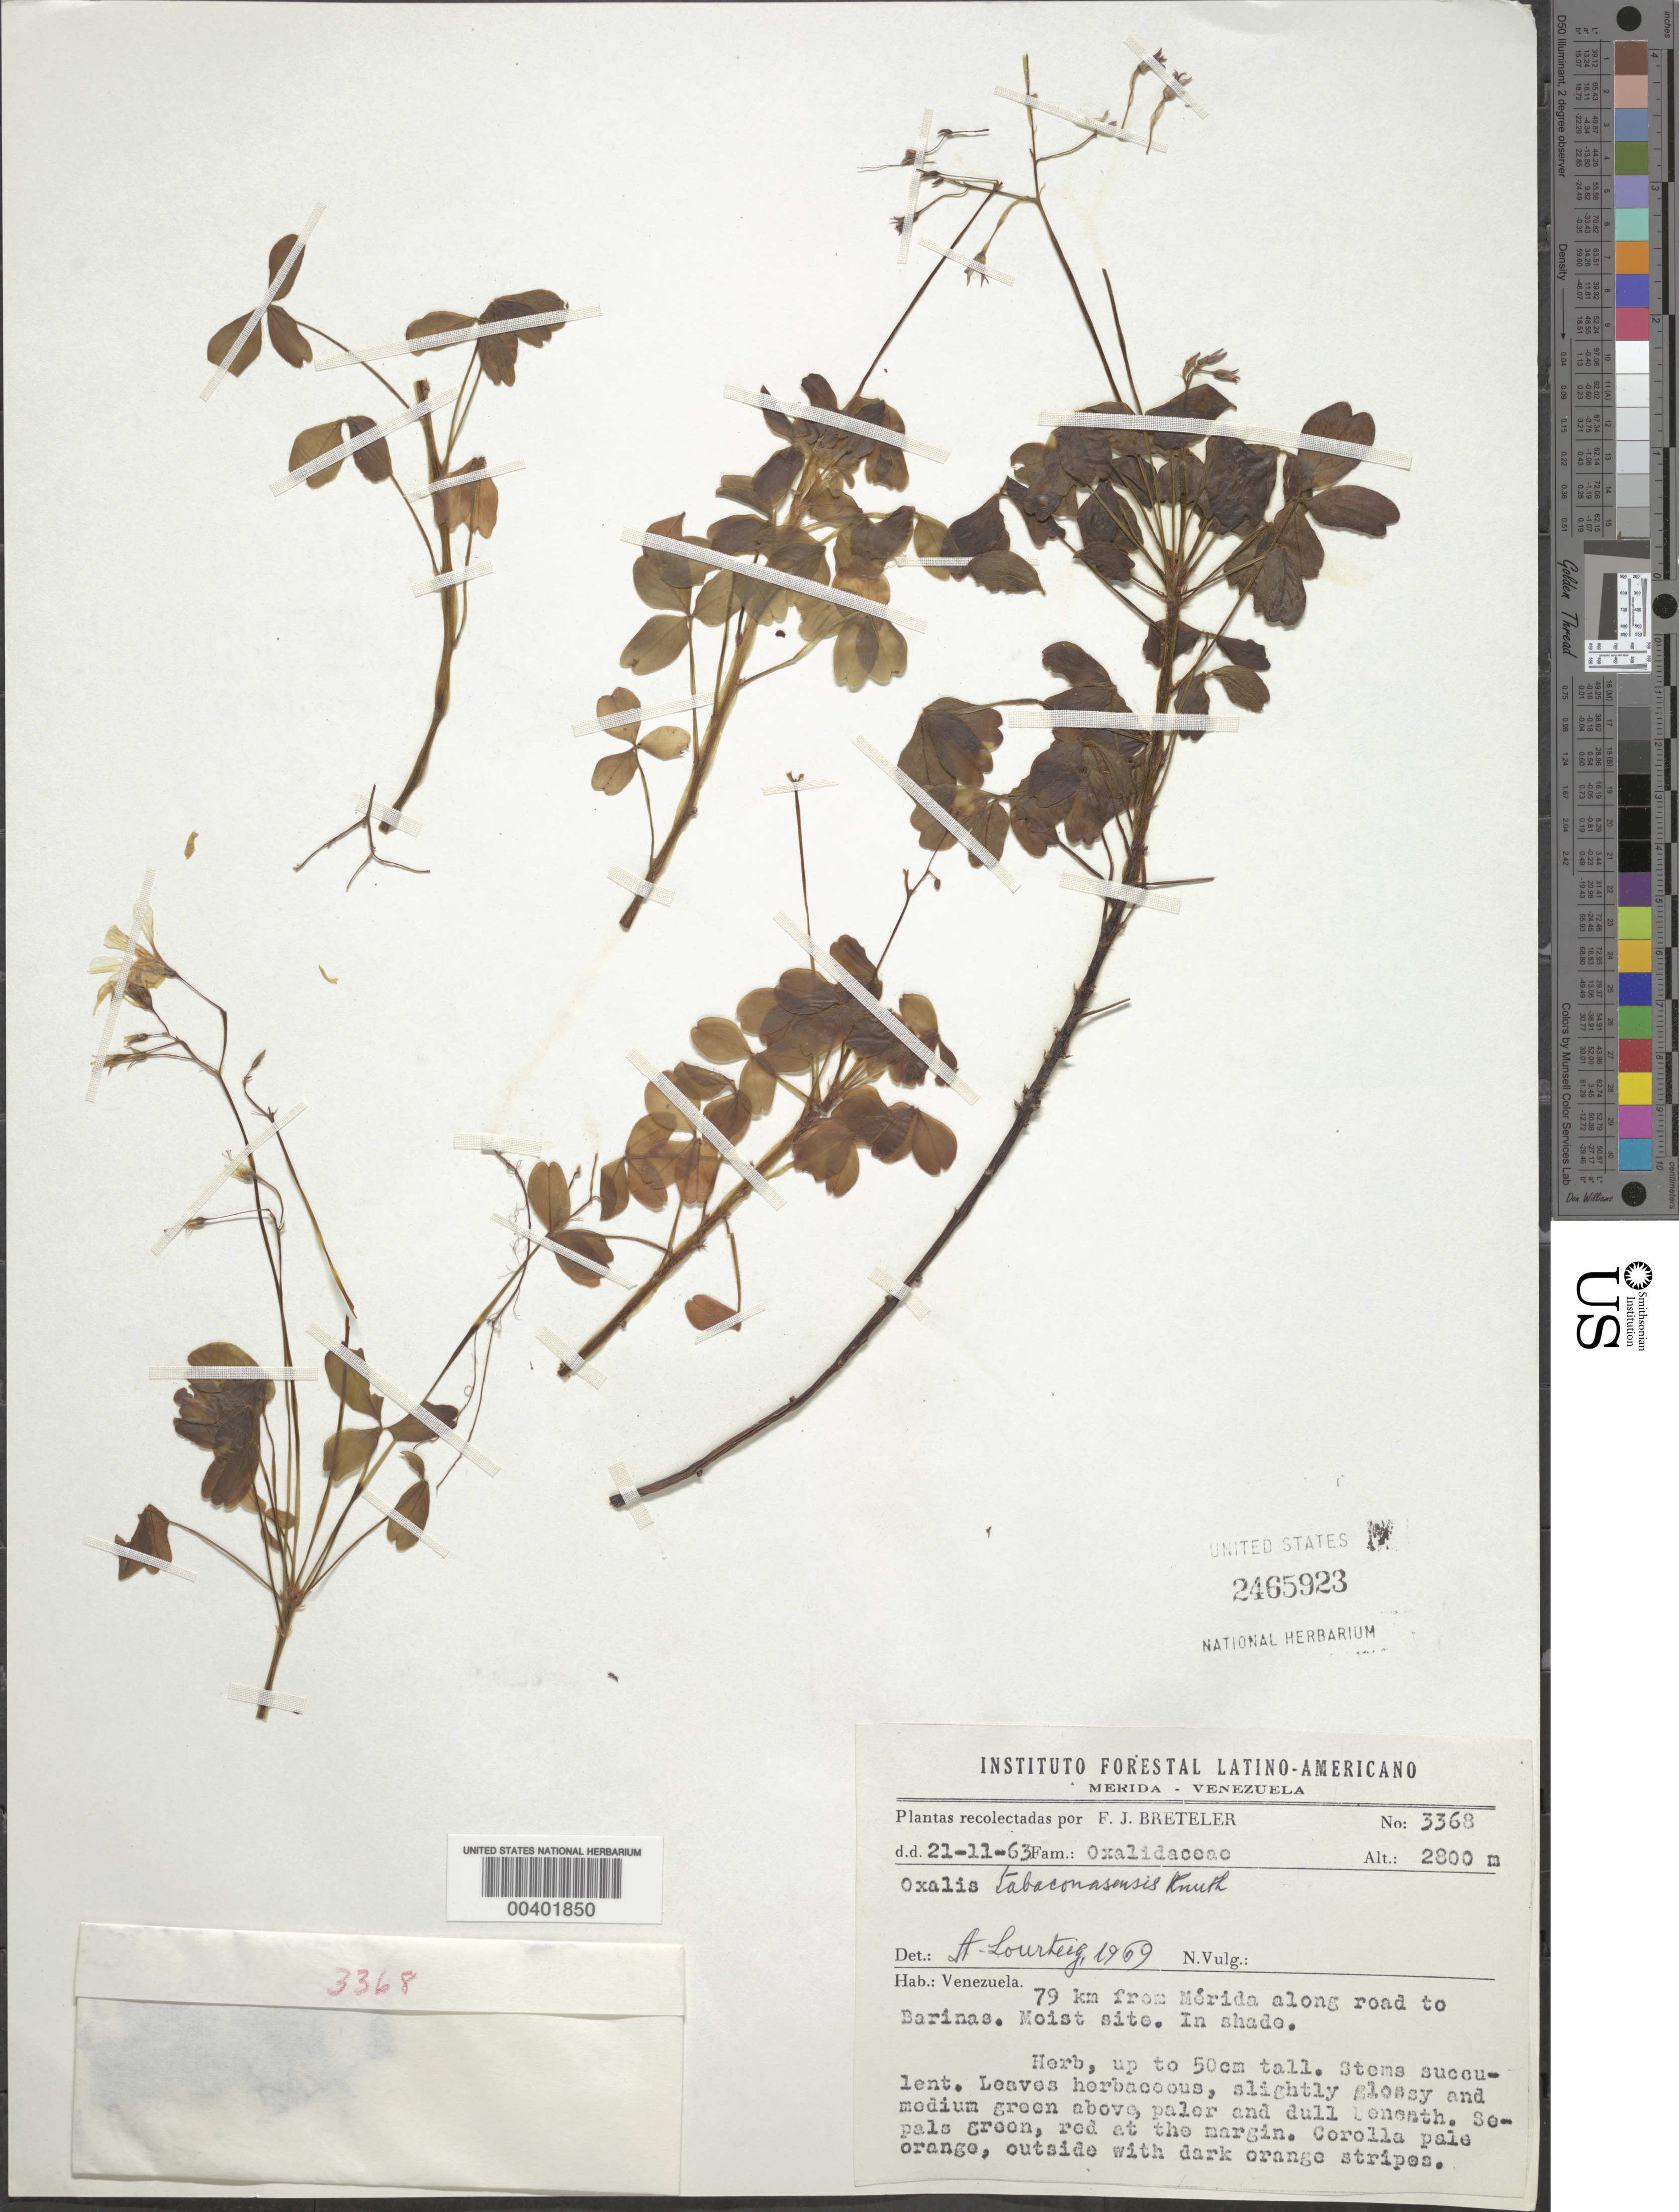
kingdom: Plantae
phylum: Tracheophyta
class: Magnoliopsida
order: Oxalidales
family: Oxalidaceae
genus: Oxalis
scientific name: Oxalis tabaconasensis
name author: R. Knuth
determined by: Lourteig, A.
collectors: F. J. Breteler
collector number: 3368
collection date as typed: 21 Nov 1963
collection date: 1963-11-21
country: Venezuela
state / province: Mérida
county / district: Rangel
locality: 79 km. From Mérida along road to Barinas.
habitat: moist site in shade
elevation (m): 3368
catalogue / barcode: US 2465923